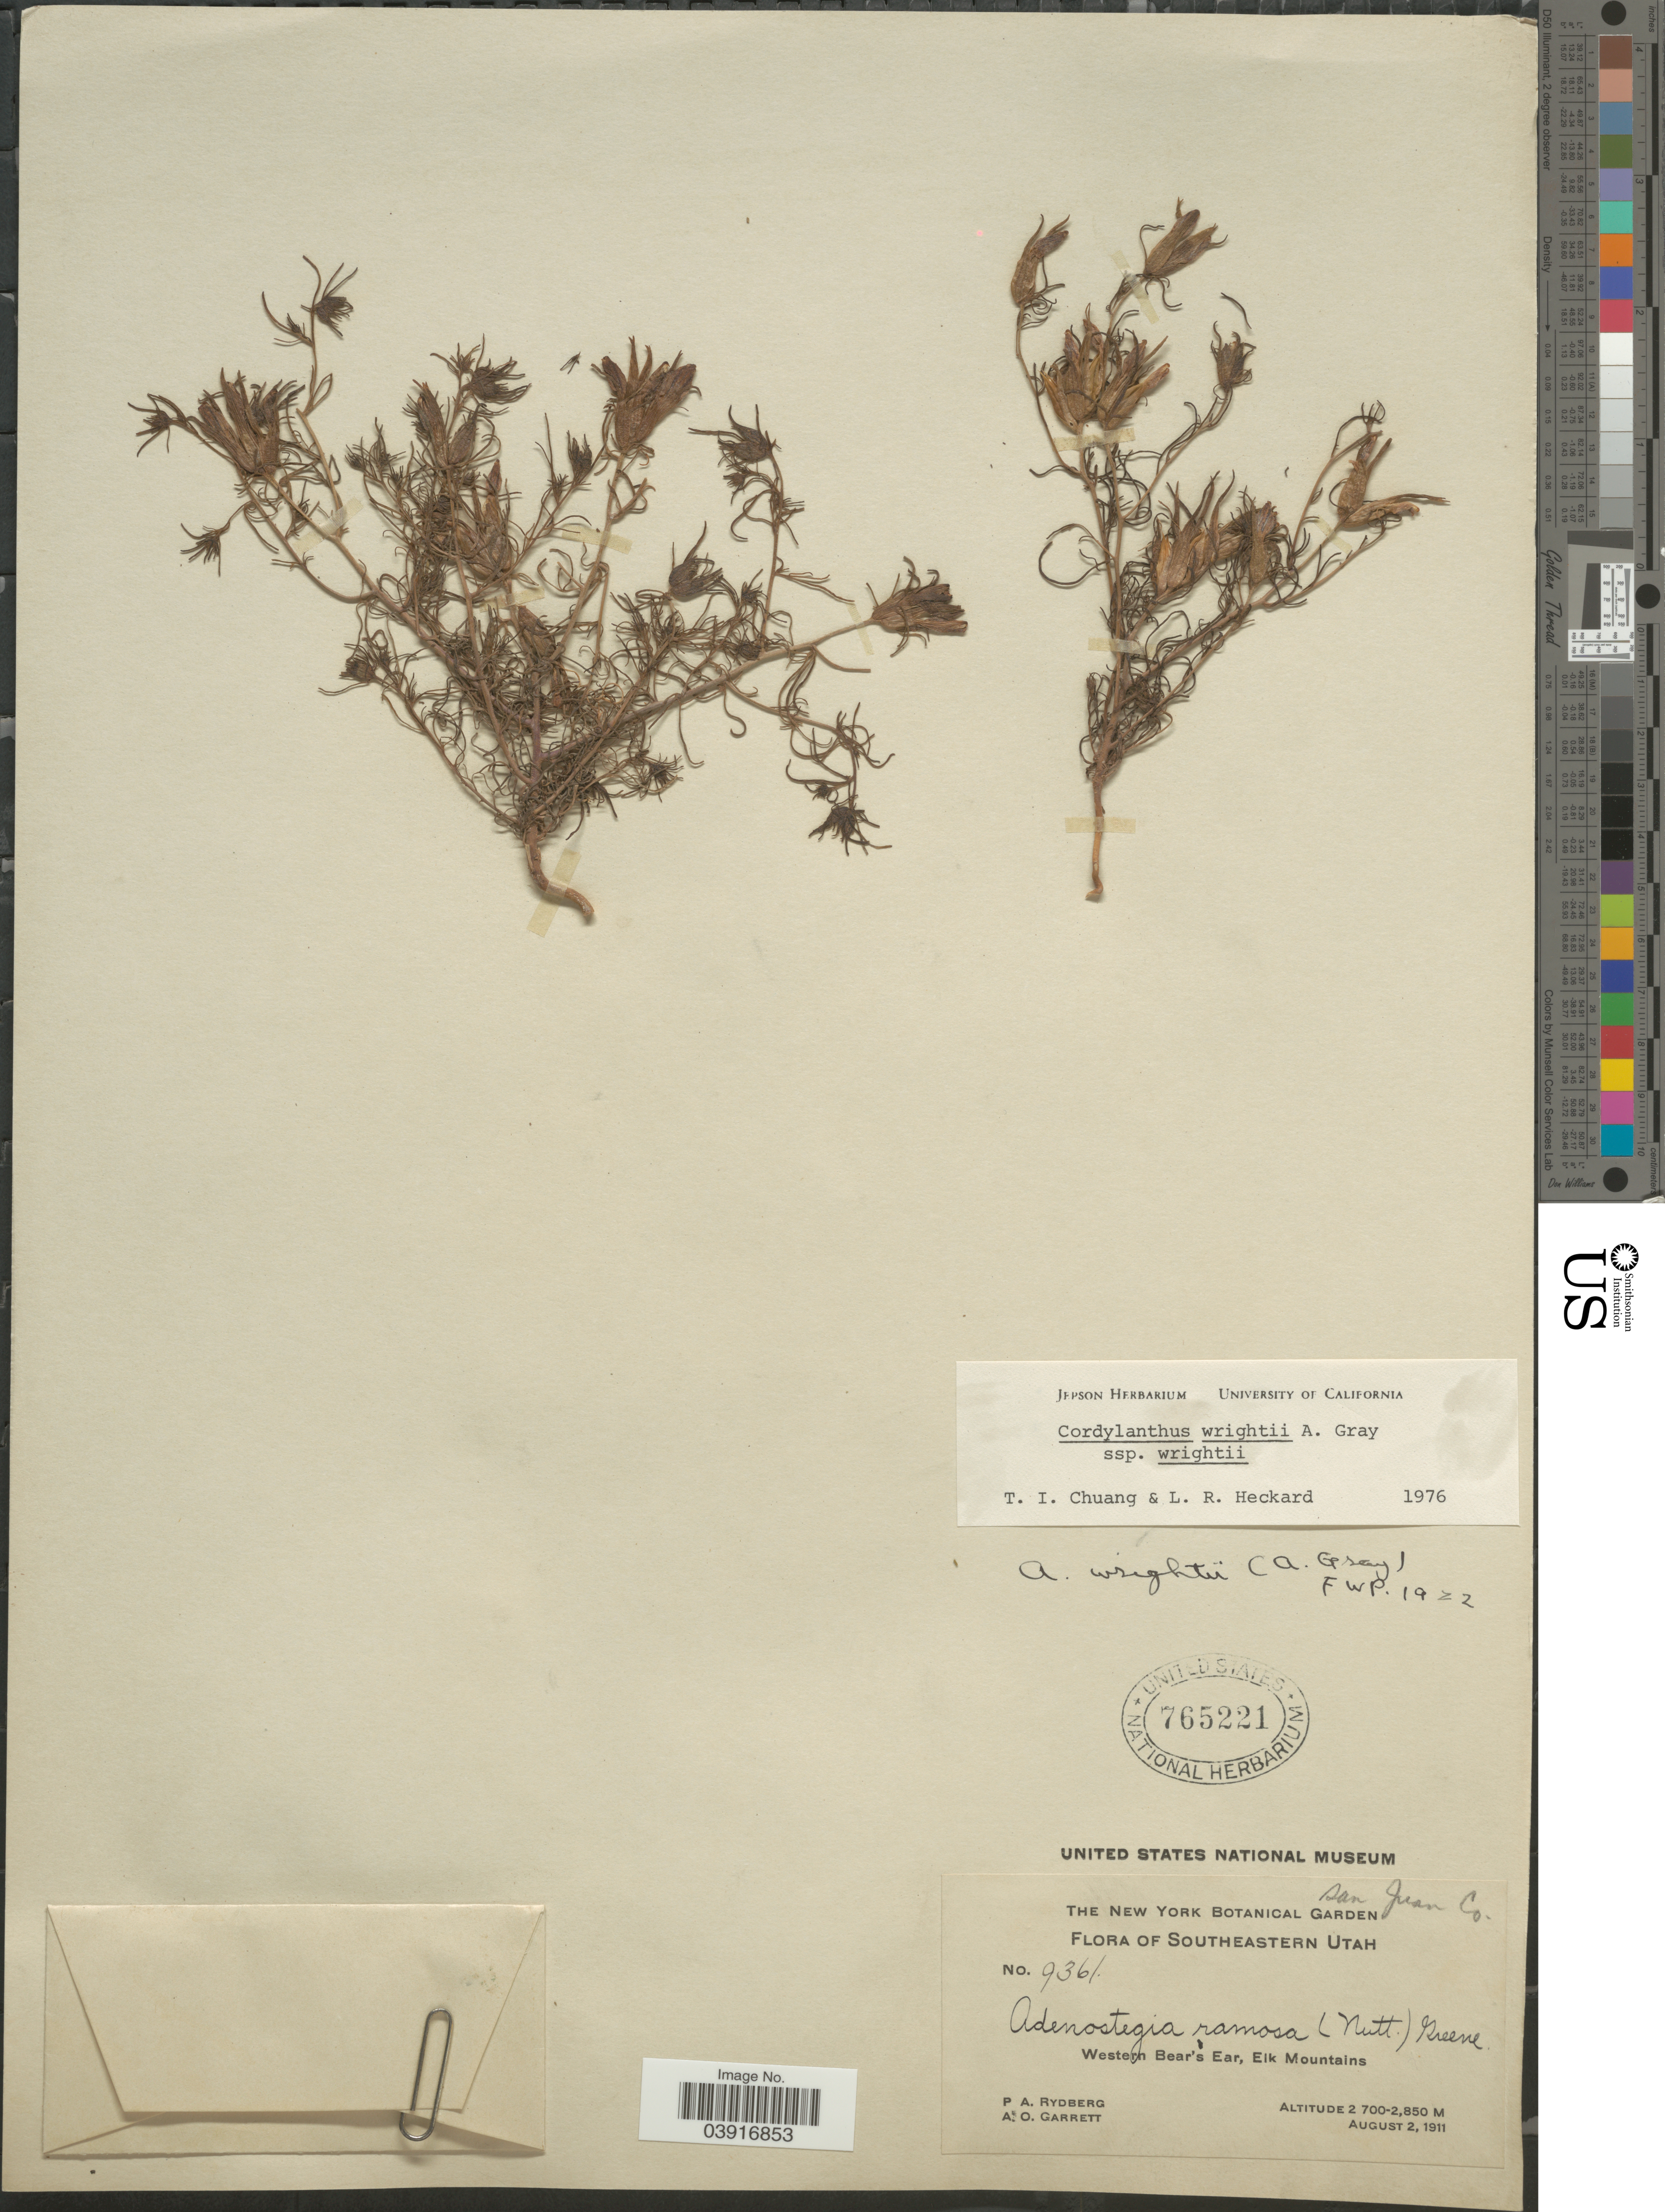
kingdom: Plantae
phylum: Tracheophyta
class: Magnoliopsida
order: Lamiales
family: Orobanchaceae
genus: Cordylanthus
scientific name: Cordylanthus wrightii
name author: A. Gray in Emory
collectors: P. A. Rydberg & A. O. Garrett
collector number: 9361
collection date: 1911-08-02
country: United States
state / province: Utah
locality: San Juan Co. Southeastern Utah. Western Bear's Ear, Elk Mountains.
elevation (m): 2700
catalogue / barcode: US 765221